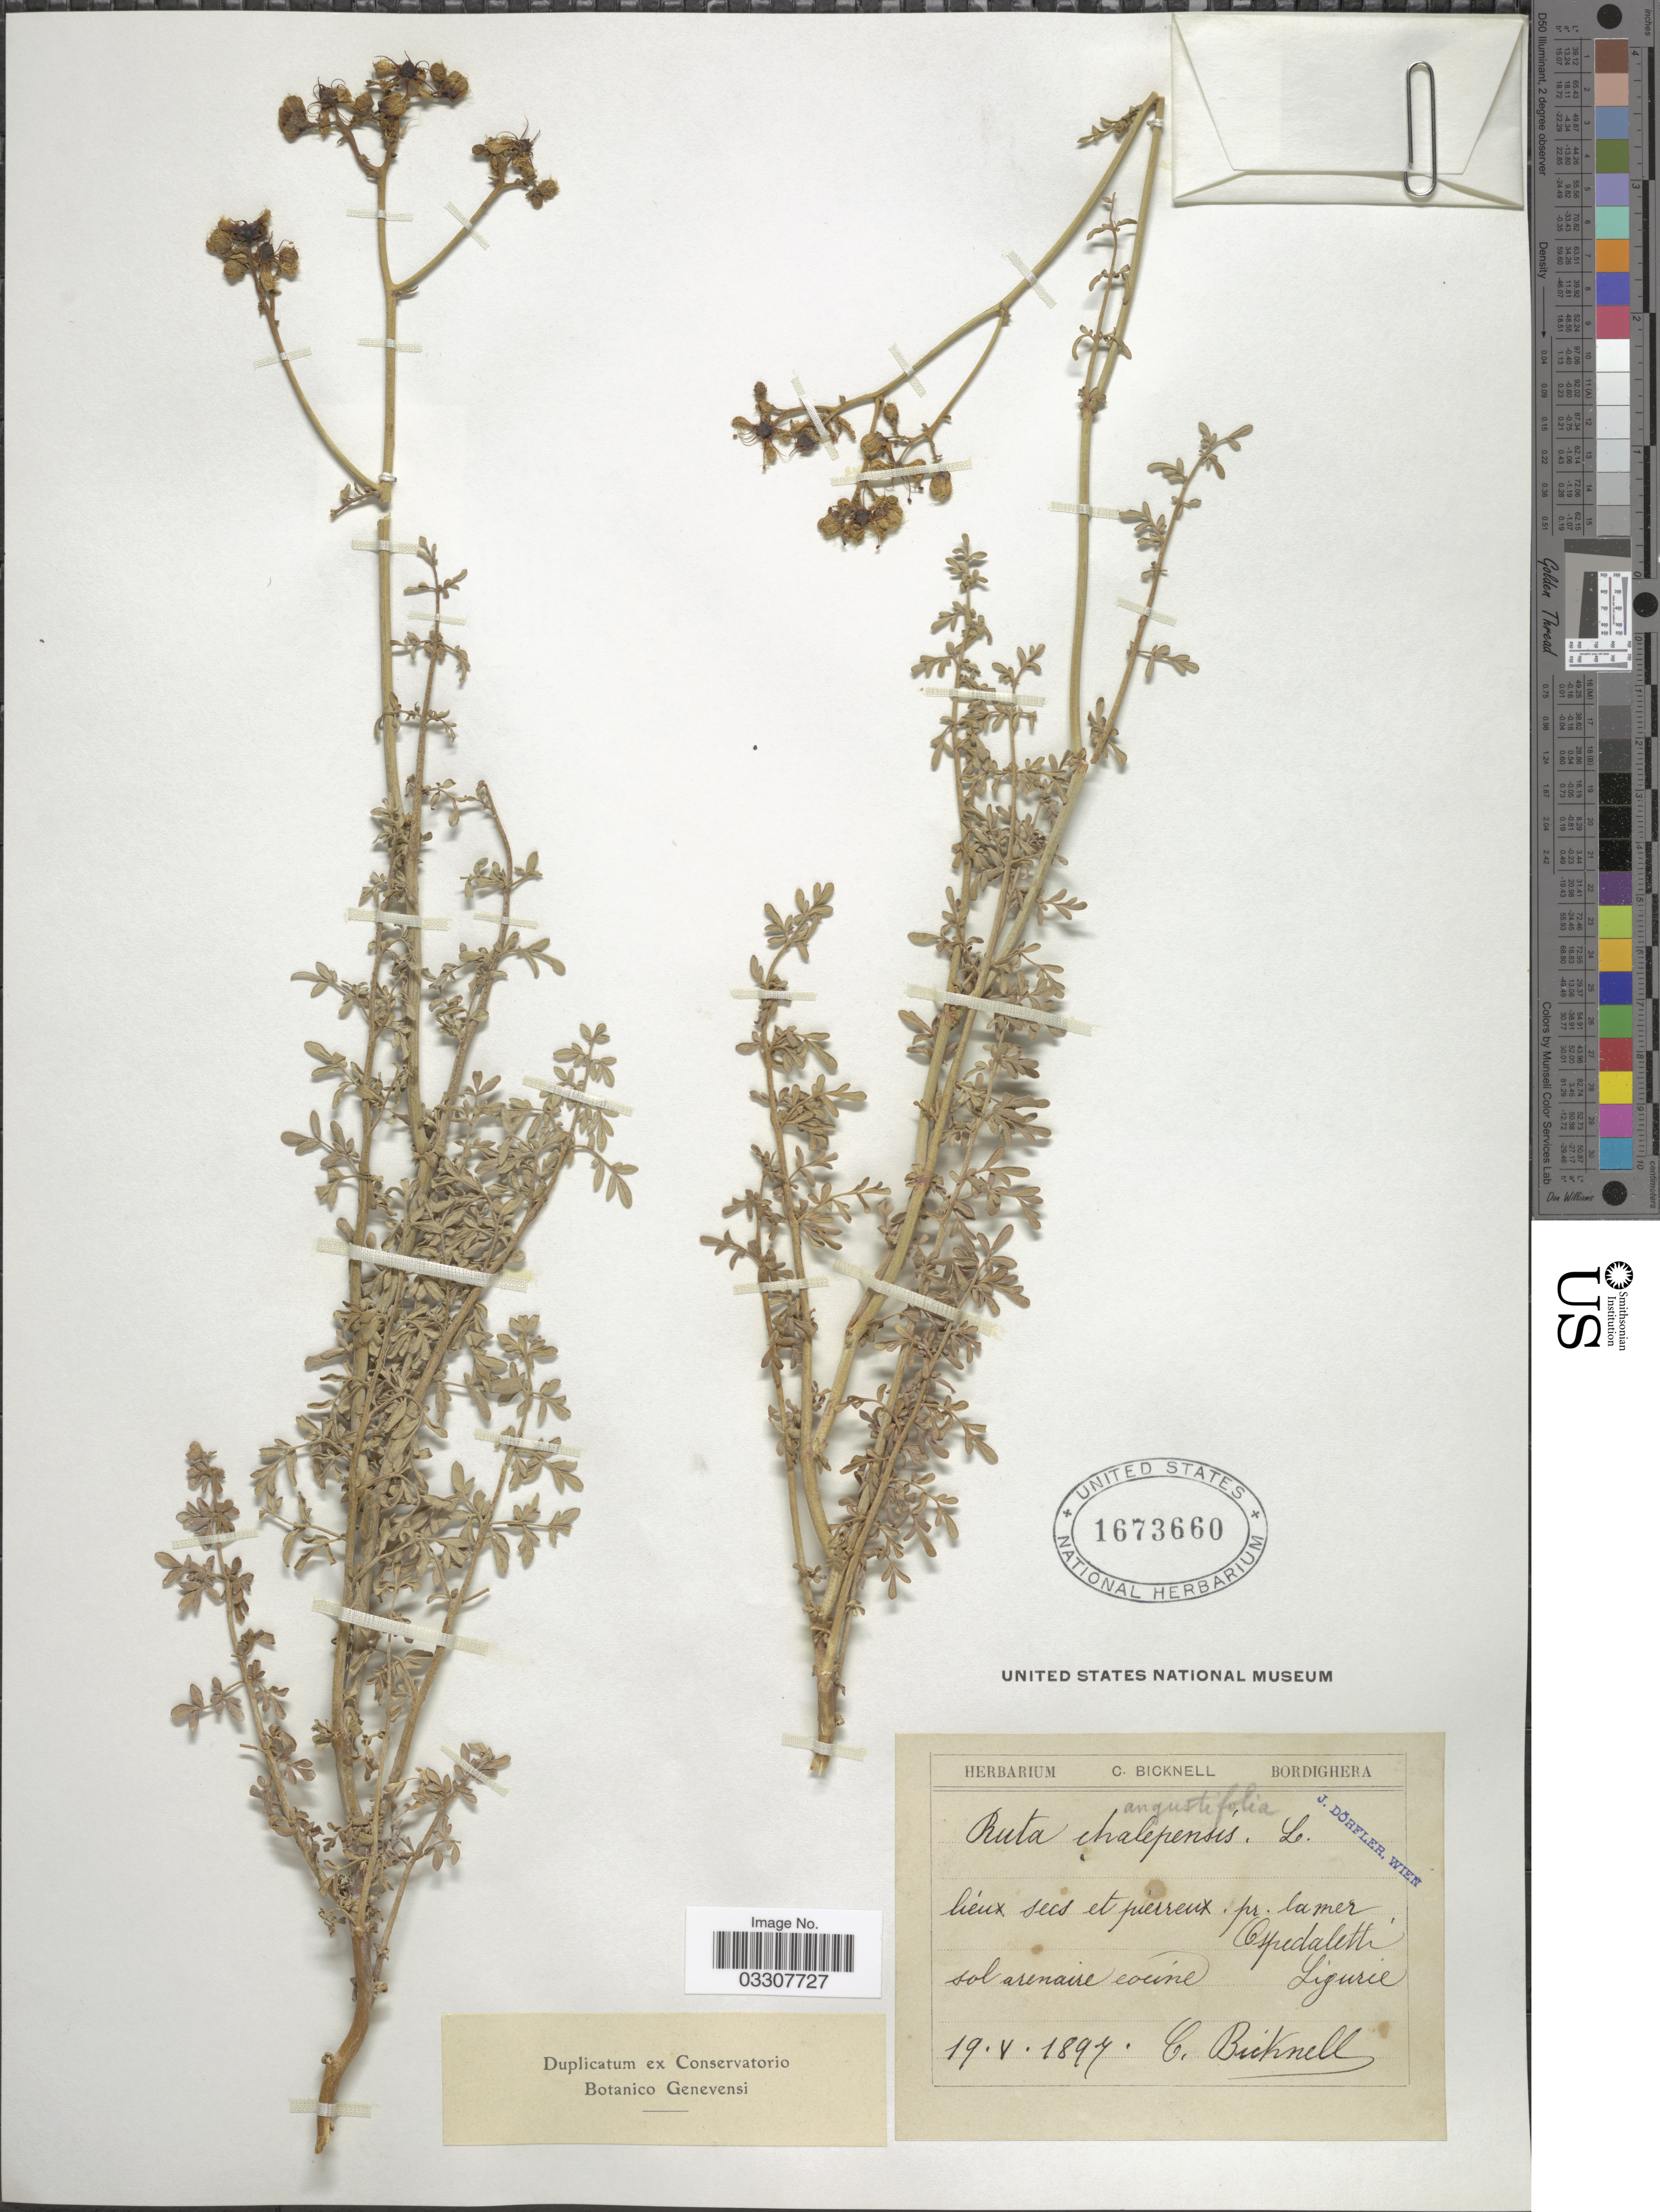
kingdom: Plantae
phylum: Tracheophyta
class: Magnoliopsida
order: Sapindales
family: Rutaceae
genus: Ruta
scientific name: Ruta angustifolia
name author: Pers.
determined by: Strong, Mark T., (BOT), Smithsonian Institution - National Museum of Natural History (UNITED STATES)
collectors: C. Bicknell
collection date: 1897-05-19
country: Italy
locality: Lieux secs et pierreux pr. La mer Ospedaletri Ligurie.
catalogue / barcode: US 1673660